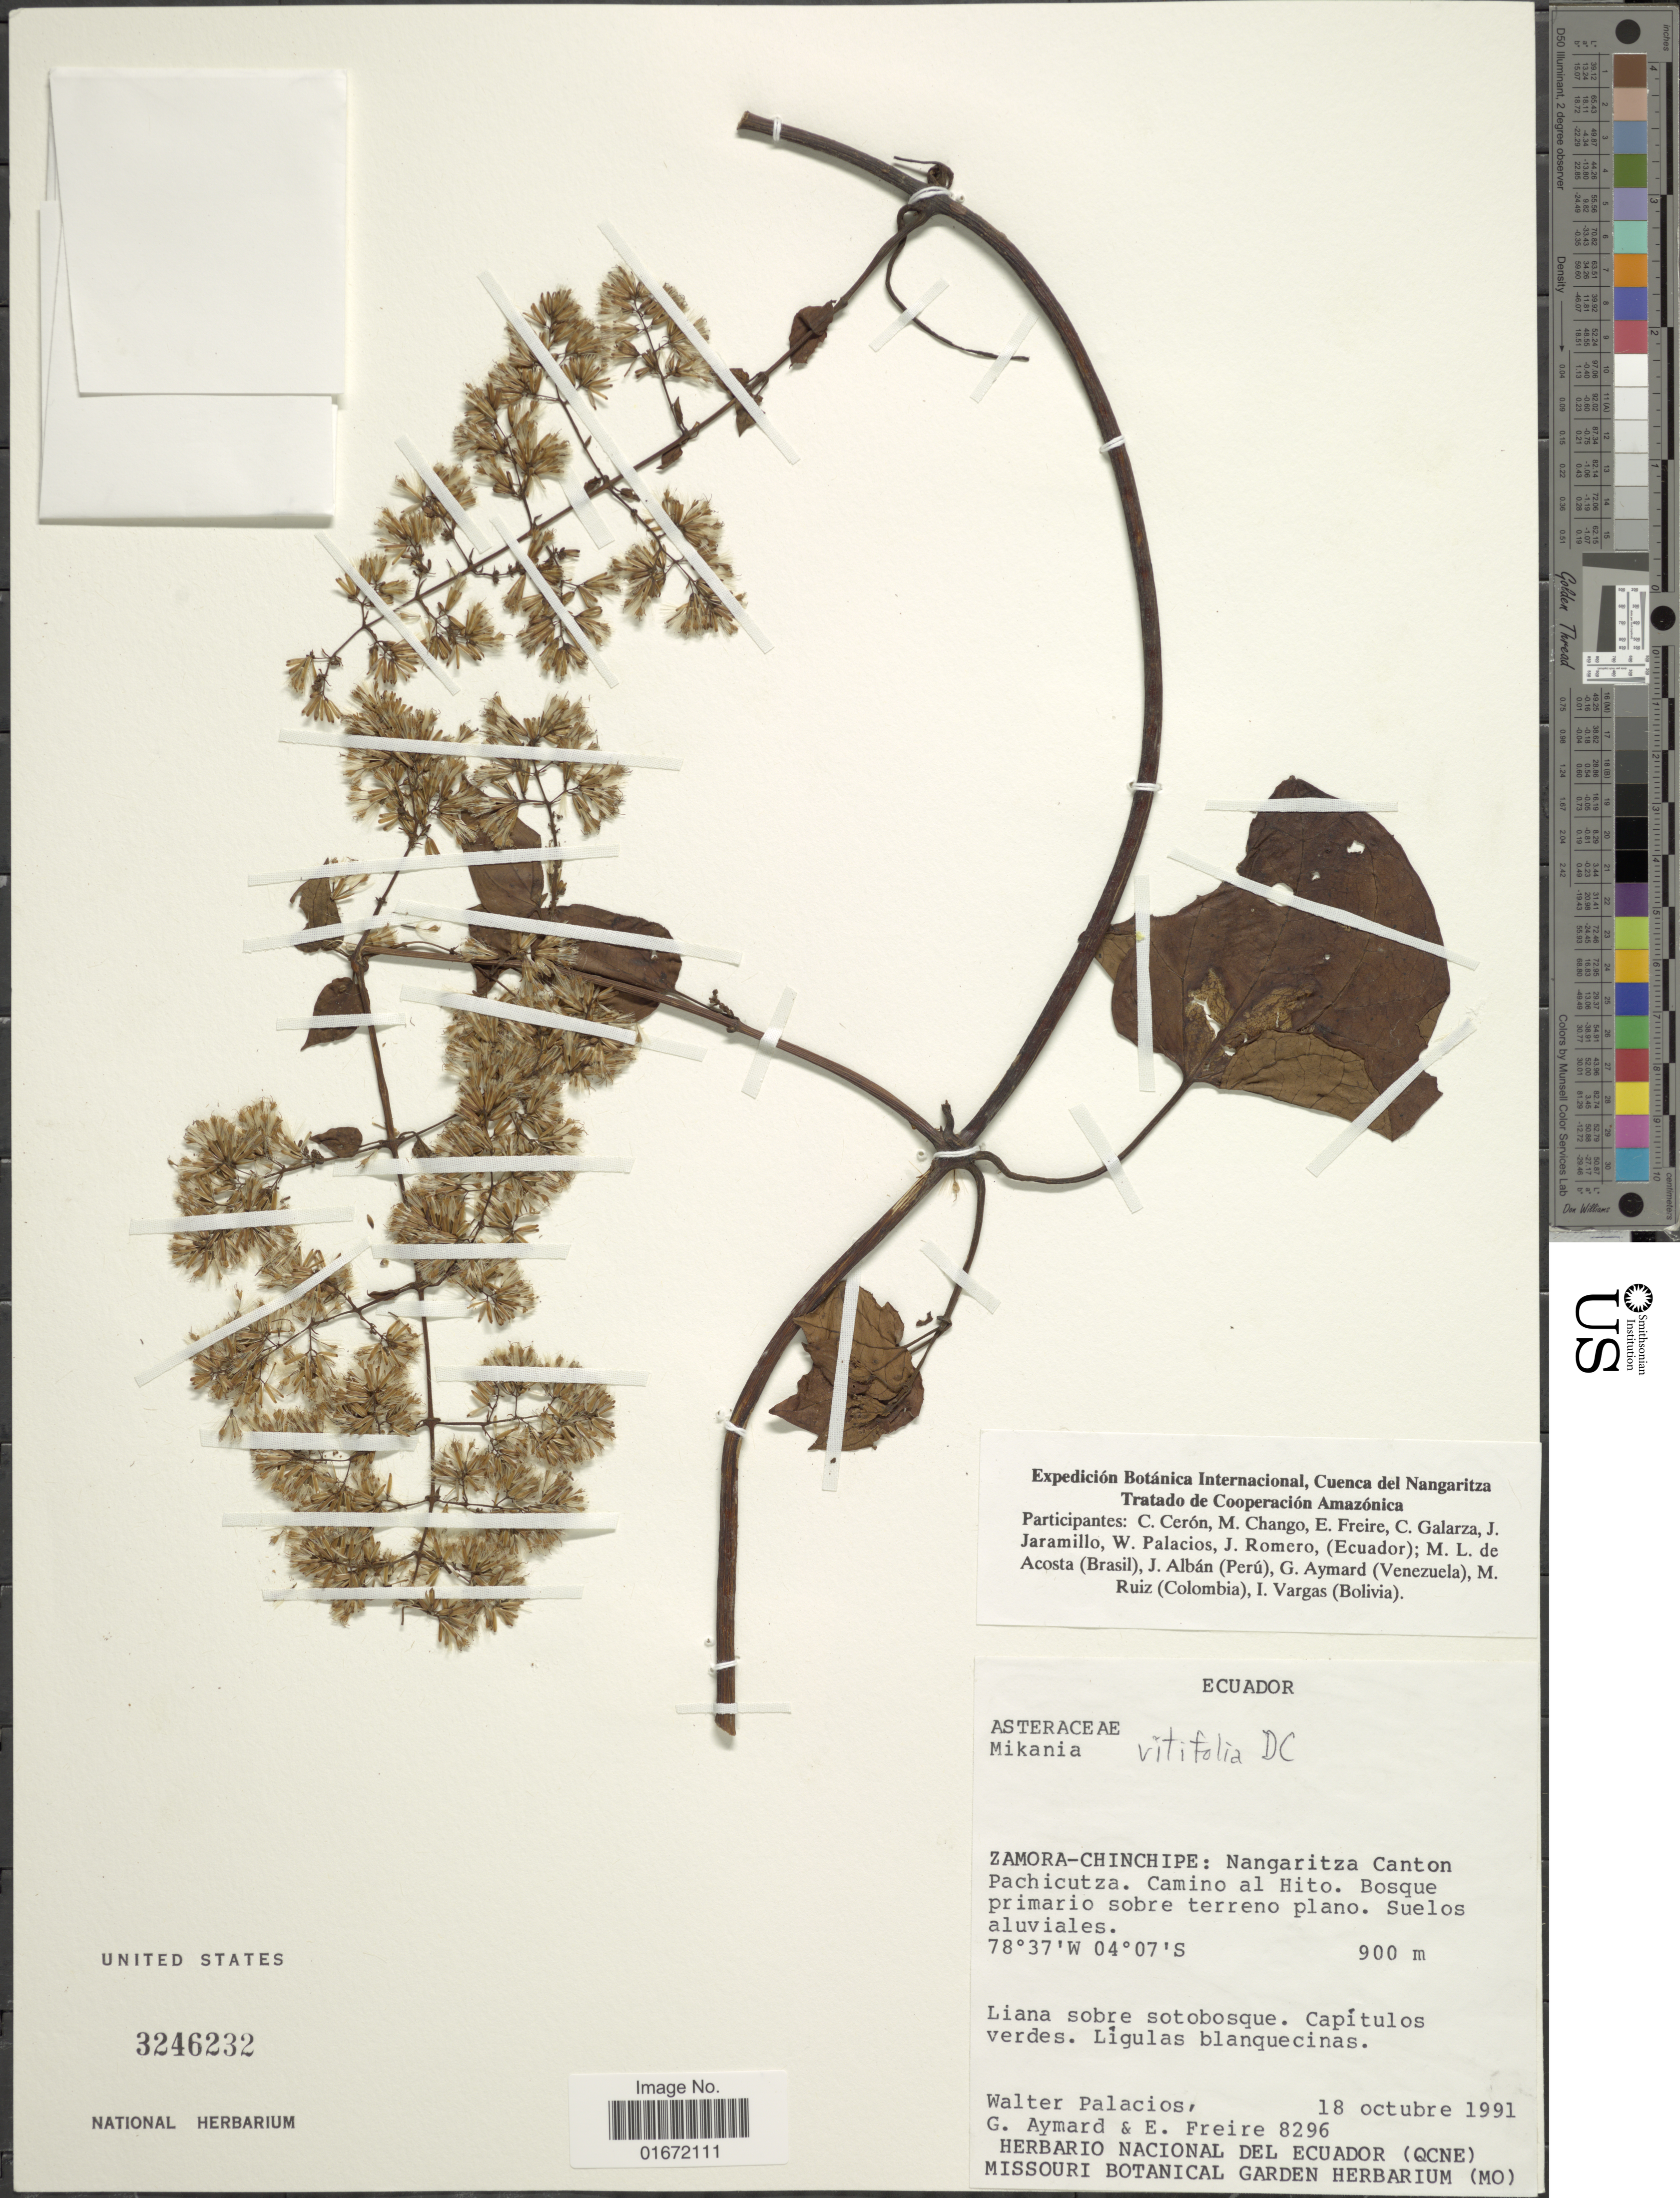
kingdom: Plantae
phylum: Tracheophyta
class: Magnoliopsida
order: Asterales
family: Asteraceae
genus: Mikania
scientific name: Mikania vitifolia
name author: DC.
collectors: W. Palacios, G. A. Aymard & E. Freire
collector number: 8296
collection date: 1991-10-18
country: Ecuador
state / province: Zamora-Chinchipe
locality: Zamora-Chinchipe: Nangaritza Canton. Pachicutza. Camino al Hito. Bosque primario sobre terreno plano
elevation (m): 900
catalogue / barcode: US 3246232